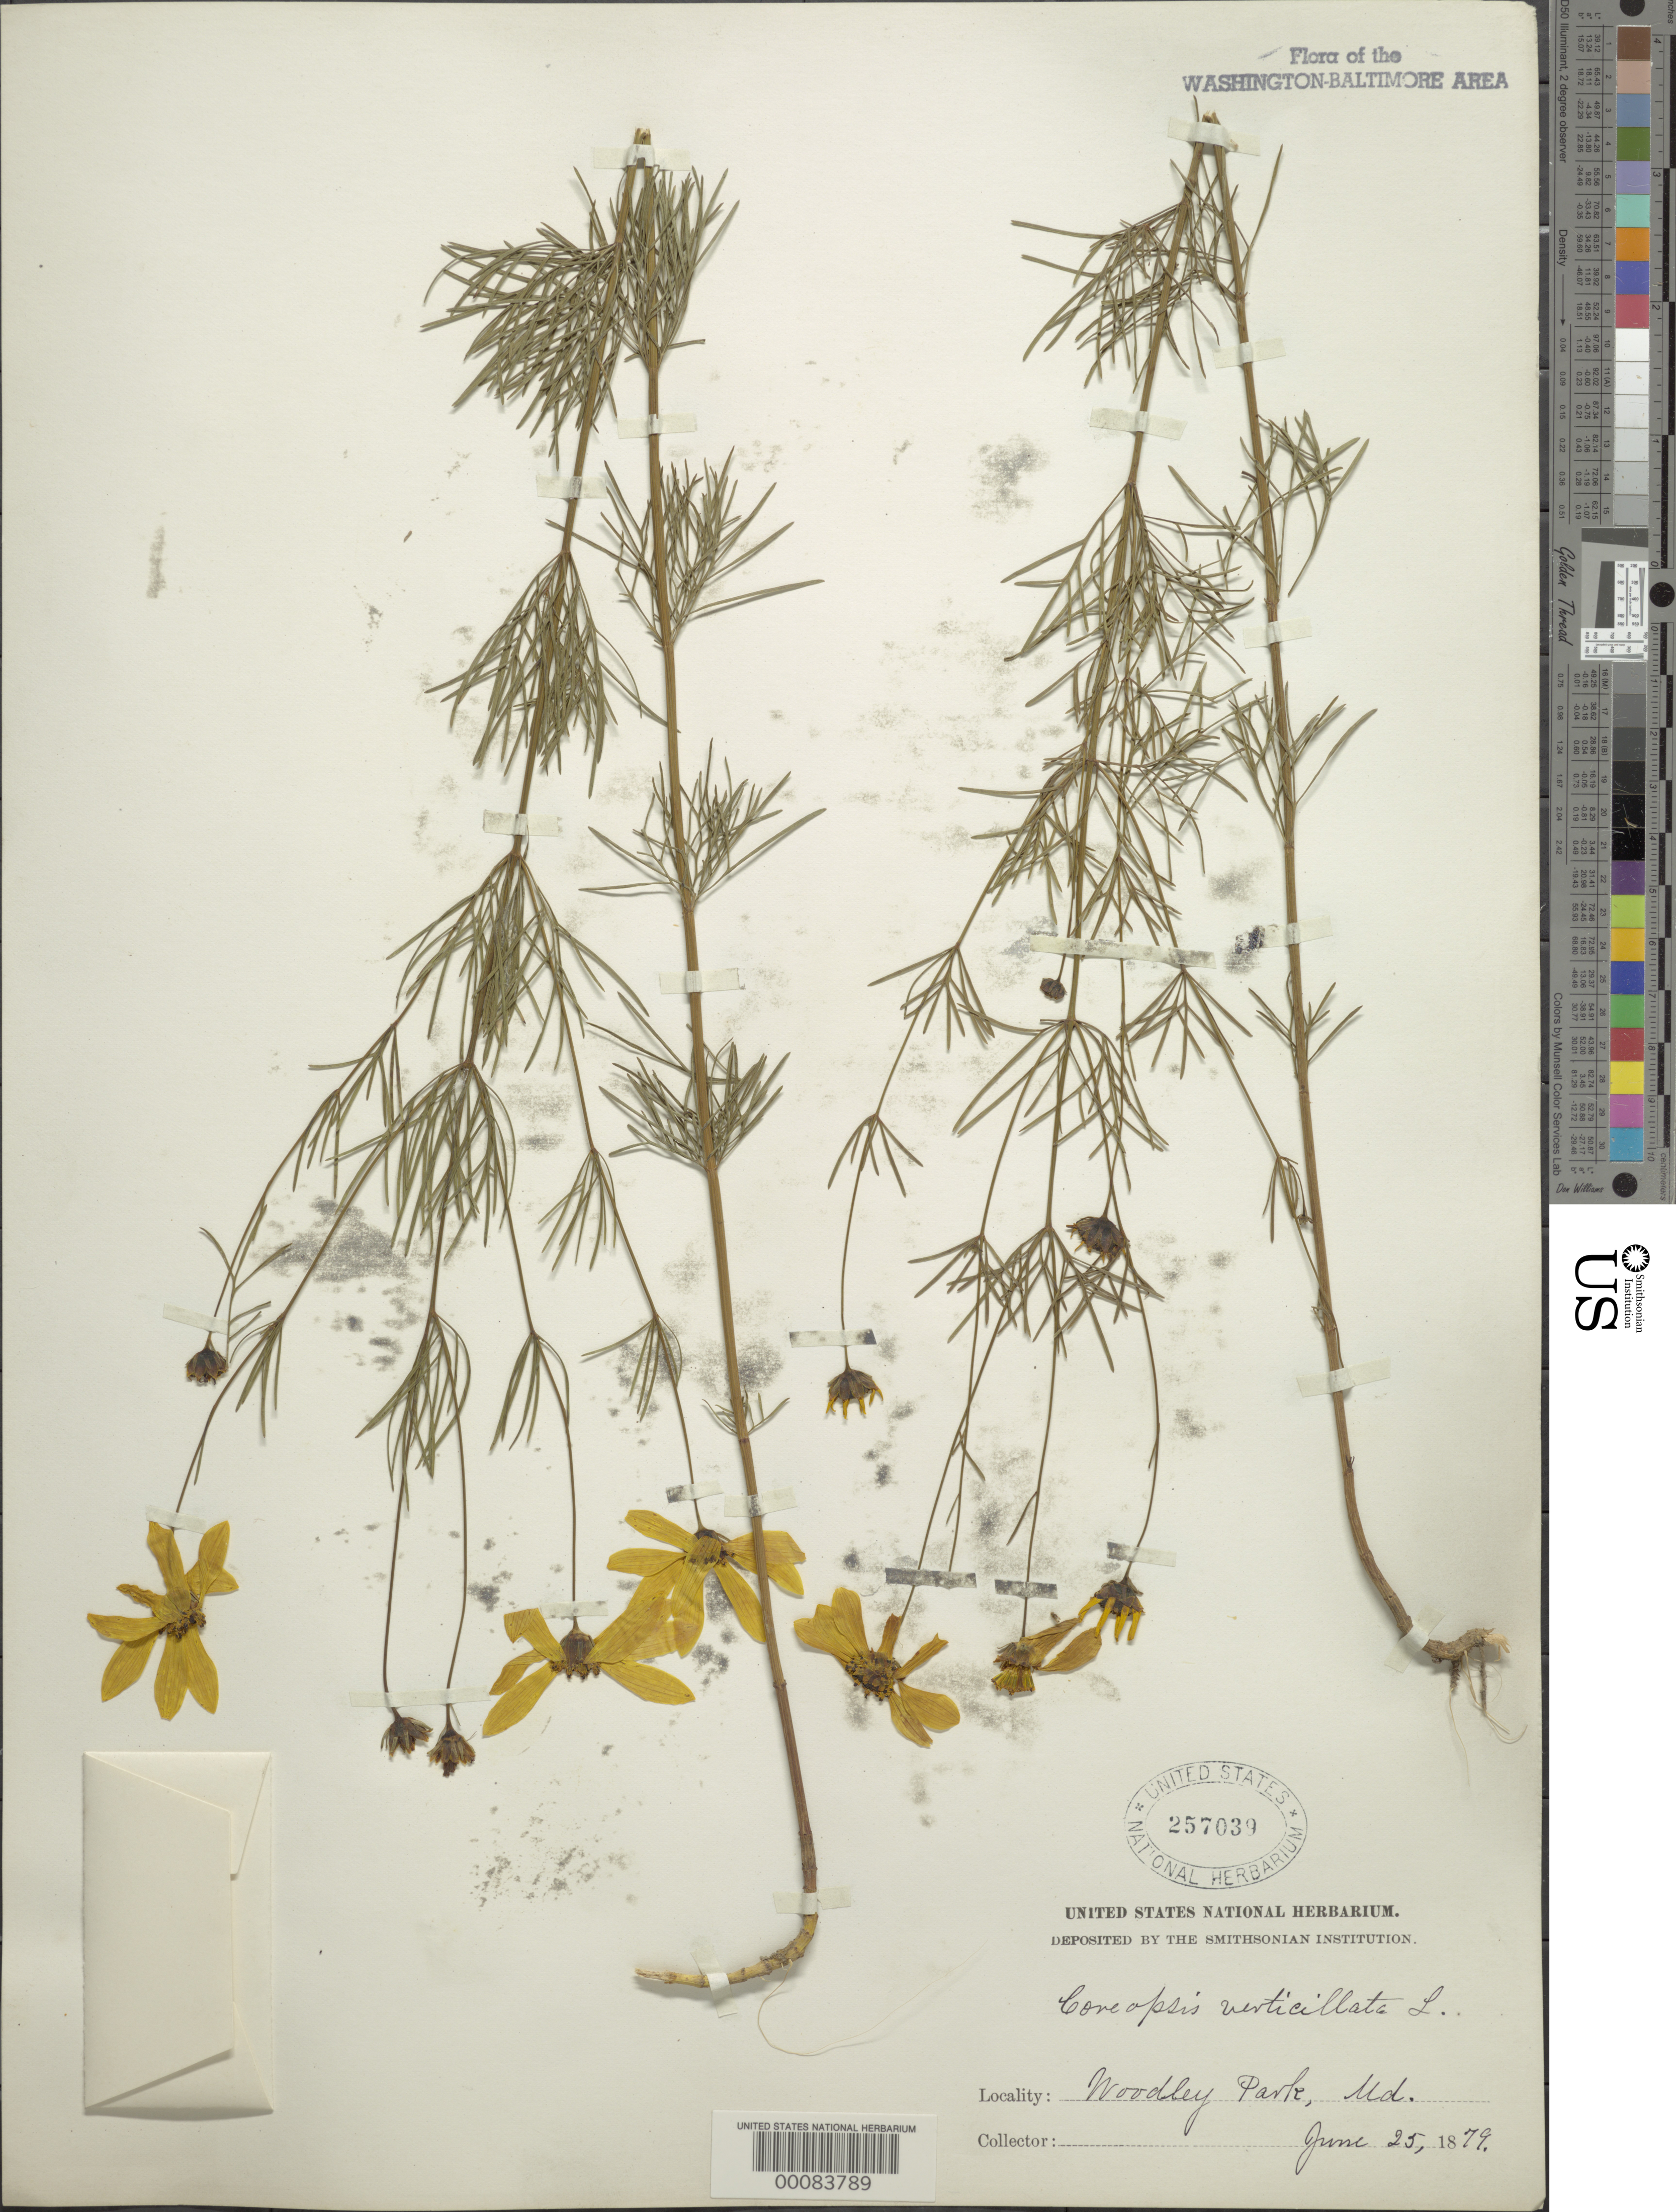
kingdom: Plantae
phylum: Tracheophyta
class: Magnoliopsida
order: Asterales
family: Asteraceae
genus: Coreopsis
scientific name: Coreopsis verticillata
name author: L.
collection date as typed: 25 Jun 1879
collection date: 1879-06-25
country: United States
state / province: District of Columbia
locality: Woodley Park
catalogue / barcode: US 257039